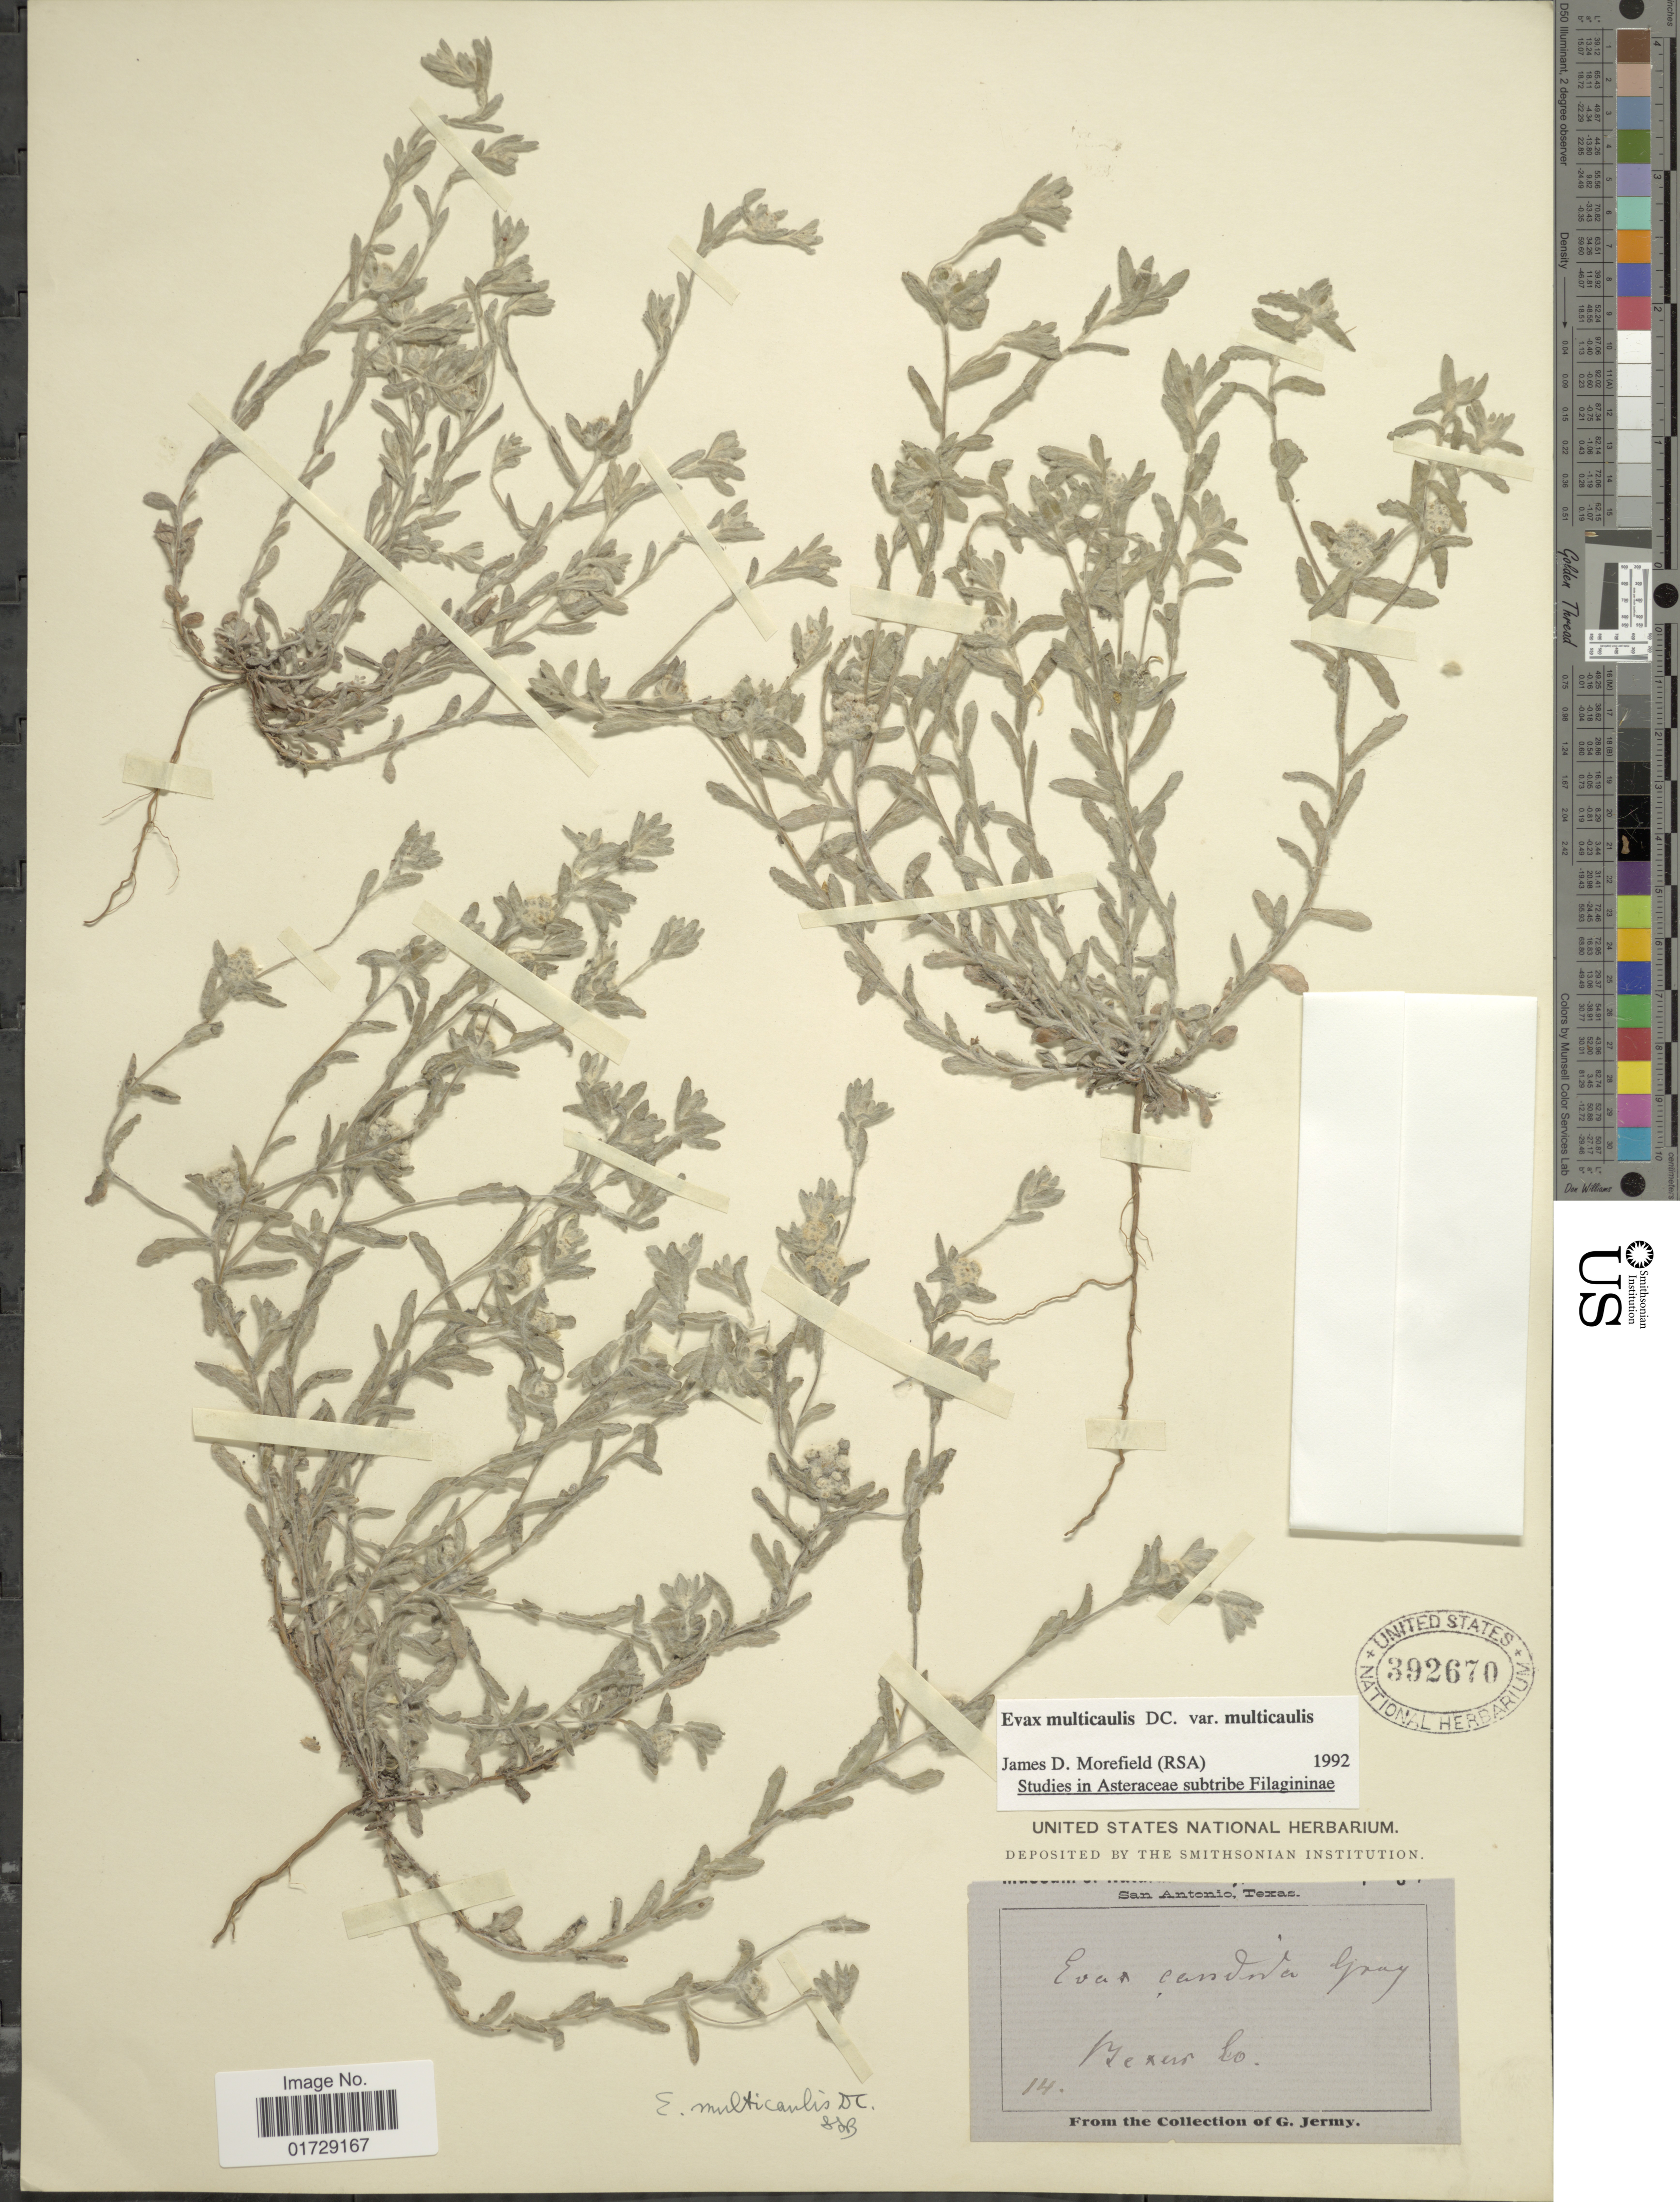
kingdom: Plantae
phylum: Tracheophyta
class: Magnoliopsida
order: Asterales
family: Asteraceae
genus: Evax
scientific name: Evax multicaulis var. multicaulis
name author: DC.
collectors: G. Jermy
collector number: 14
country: United States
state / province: Texas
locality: San Antonio, Bexar Co.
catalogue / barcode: US 392670